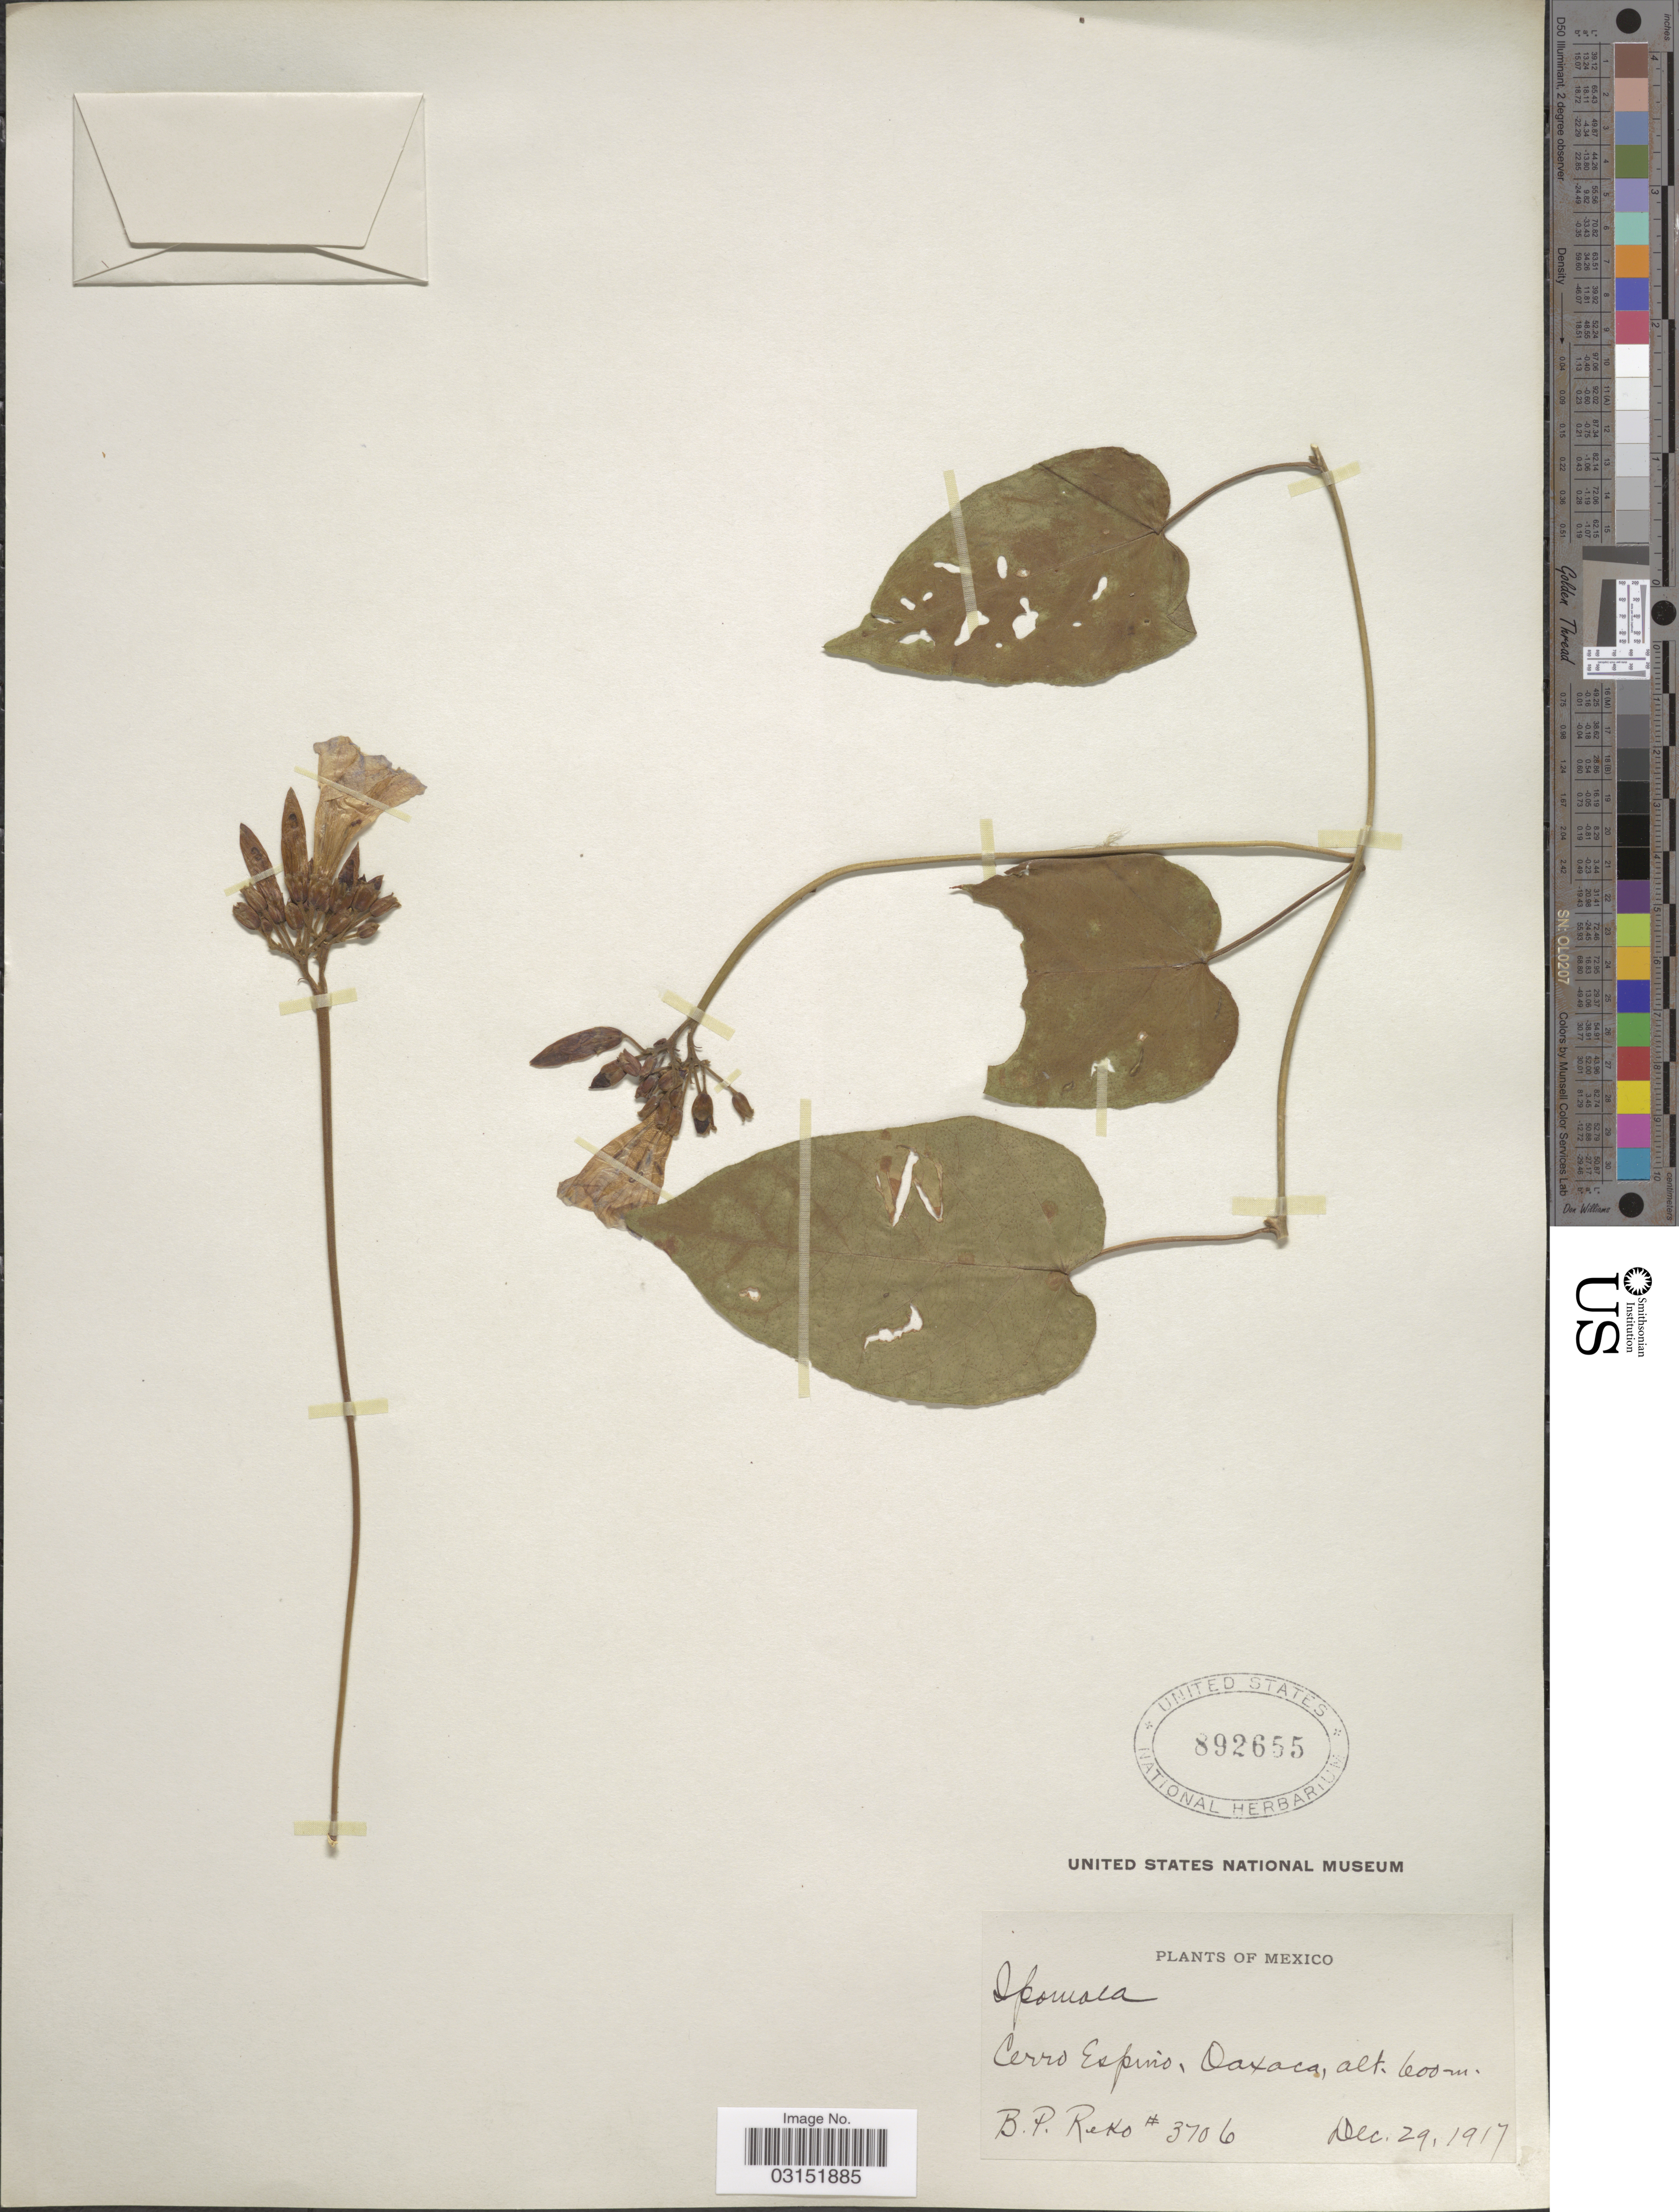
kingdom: Plantae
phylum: Tracheophyta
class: Magnoliopsida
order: Solanales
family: Convolvulaceae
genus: Ipomoea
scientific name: Ipomoea sp.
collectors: B. P. Reko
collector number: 3706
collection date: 1917-12-29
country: Mexico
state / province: Oaxaca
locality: Cerro Espino.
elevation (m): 600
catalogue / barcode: US 892655